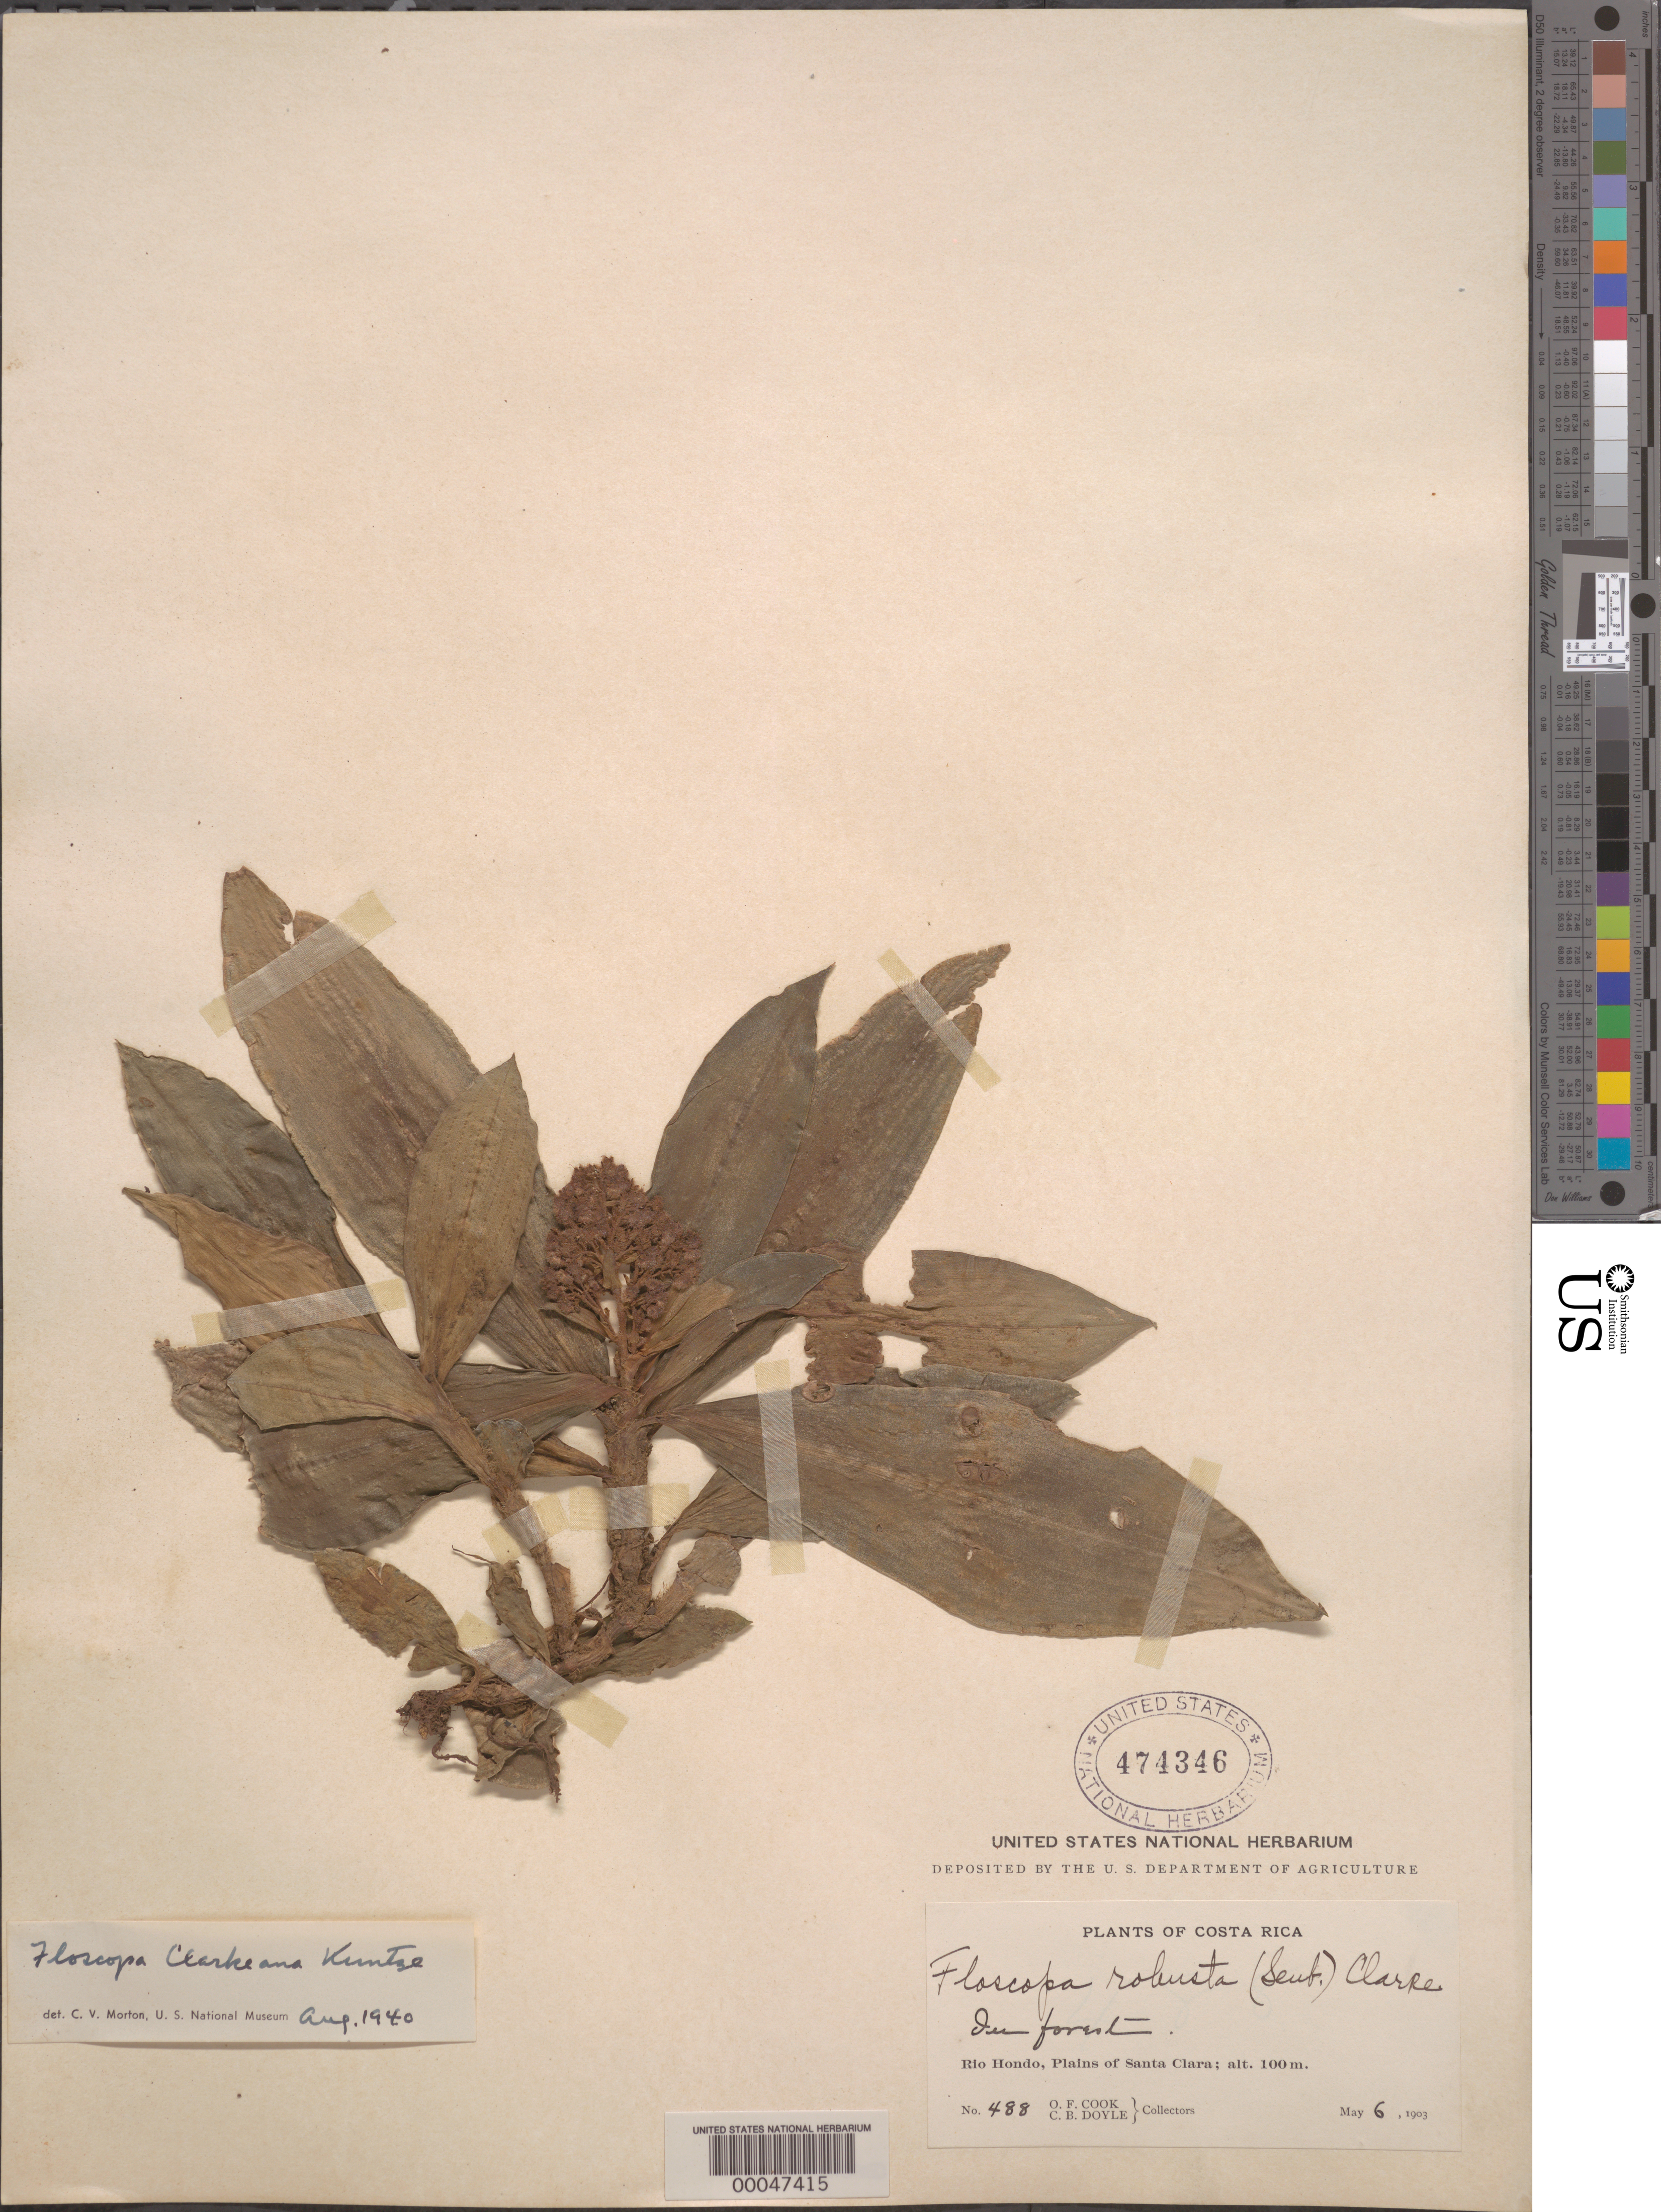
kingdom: Plantae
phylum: Tracheophyta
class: Liliopsida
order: Commelinales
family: Commelinaceae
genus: Floscopa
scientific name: Floscopa robusta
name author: (Seub.) C.B. Clarke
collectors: O. F. Cook & C. Doyle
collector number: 488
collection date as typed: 06 May 1903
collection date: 1903-05-06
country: Costa Rica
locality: Santa Clara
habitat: Forest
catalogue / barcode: US 474346